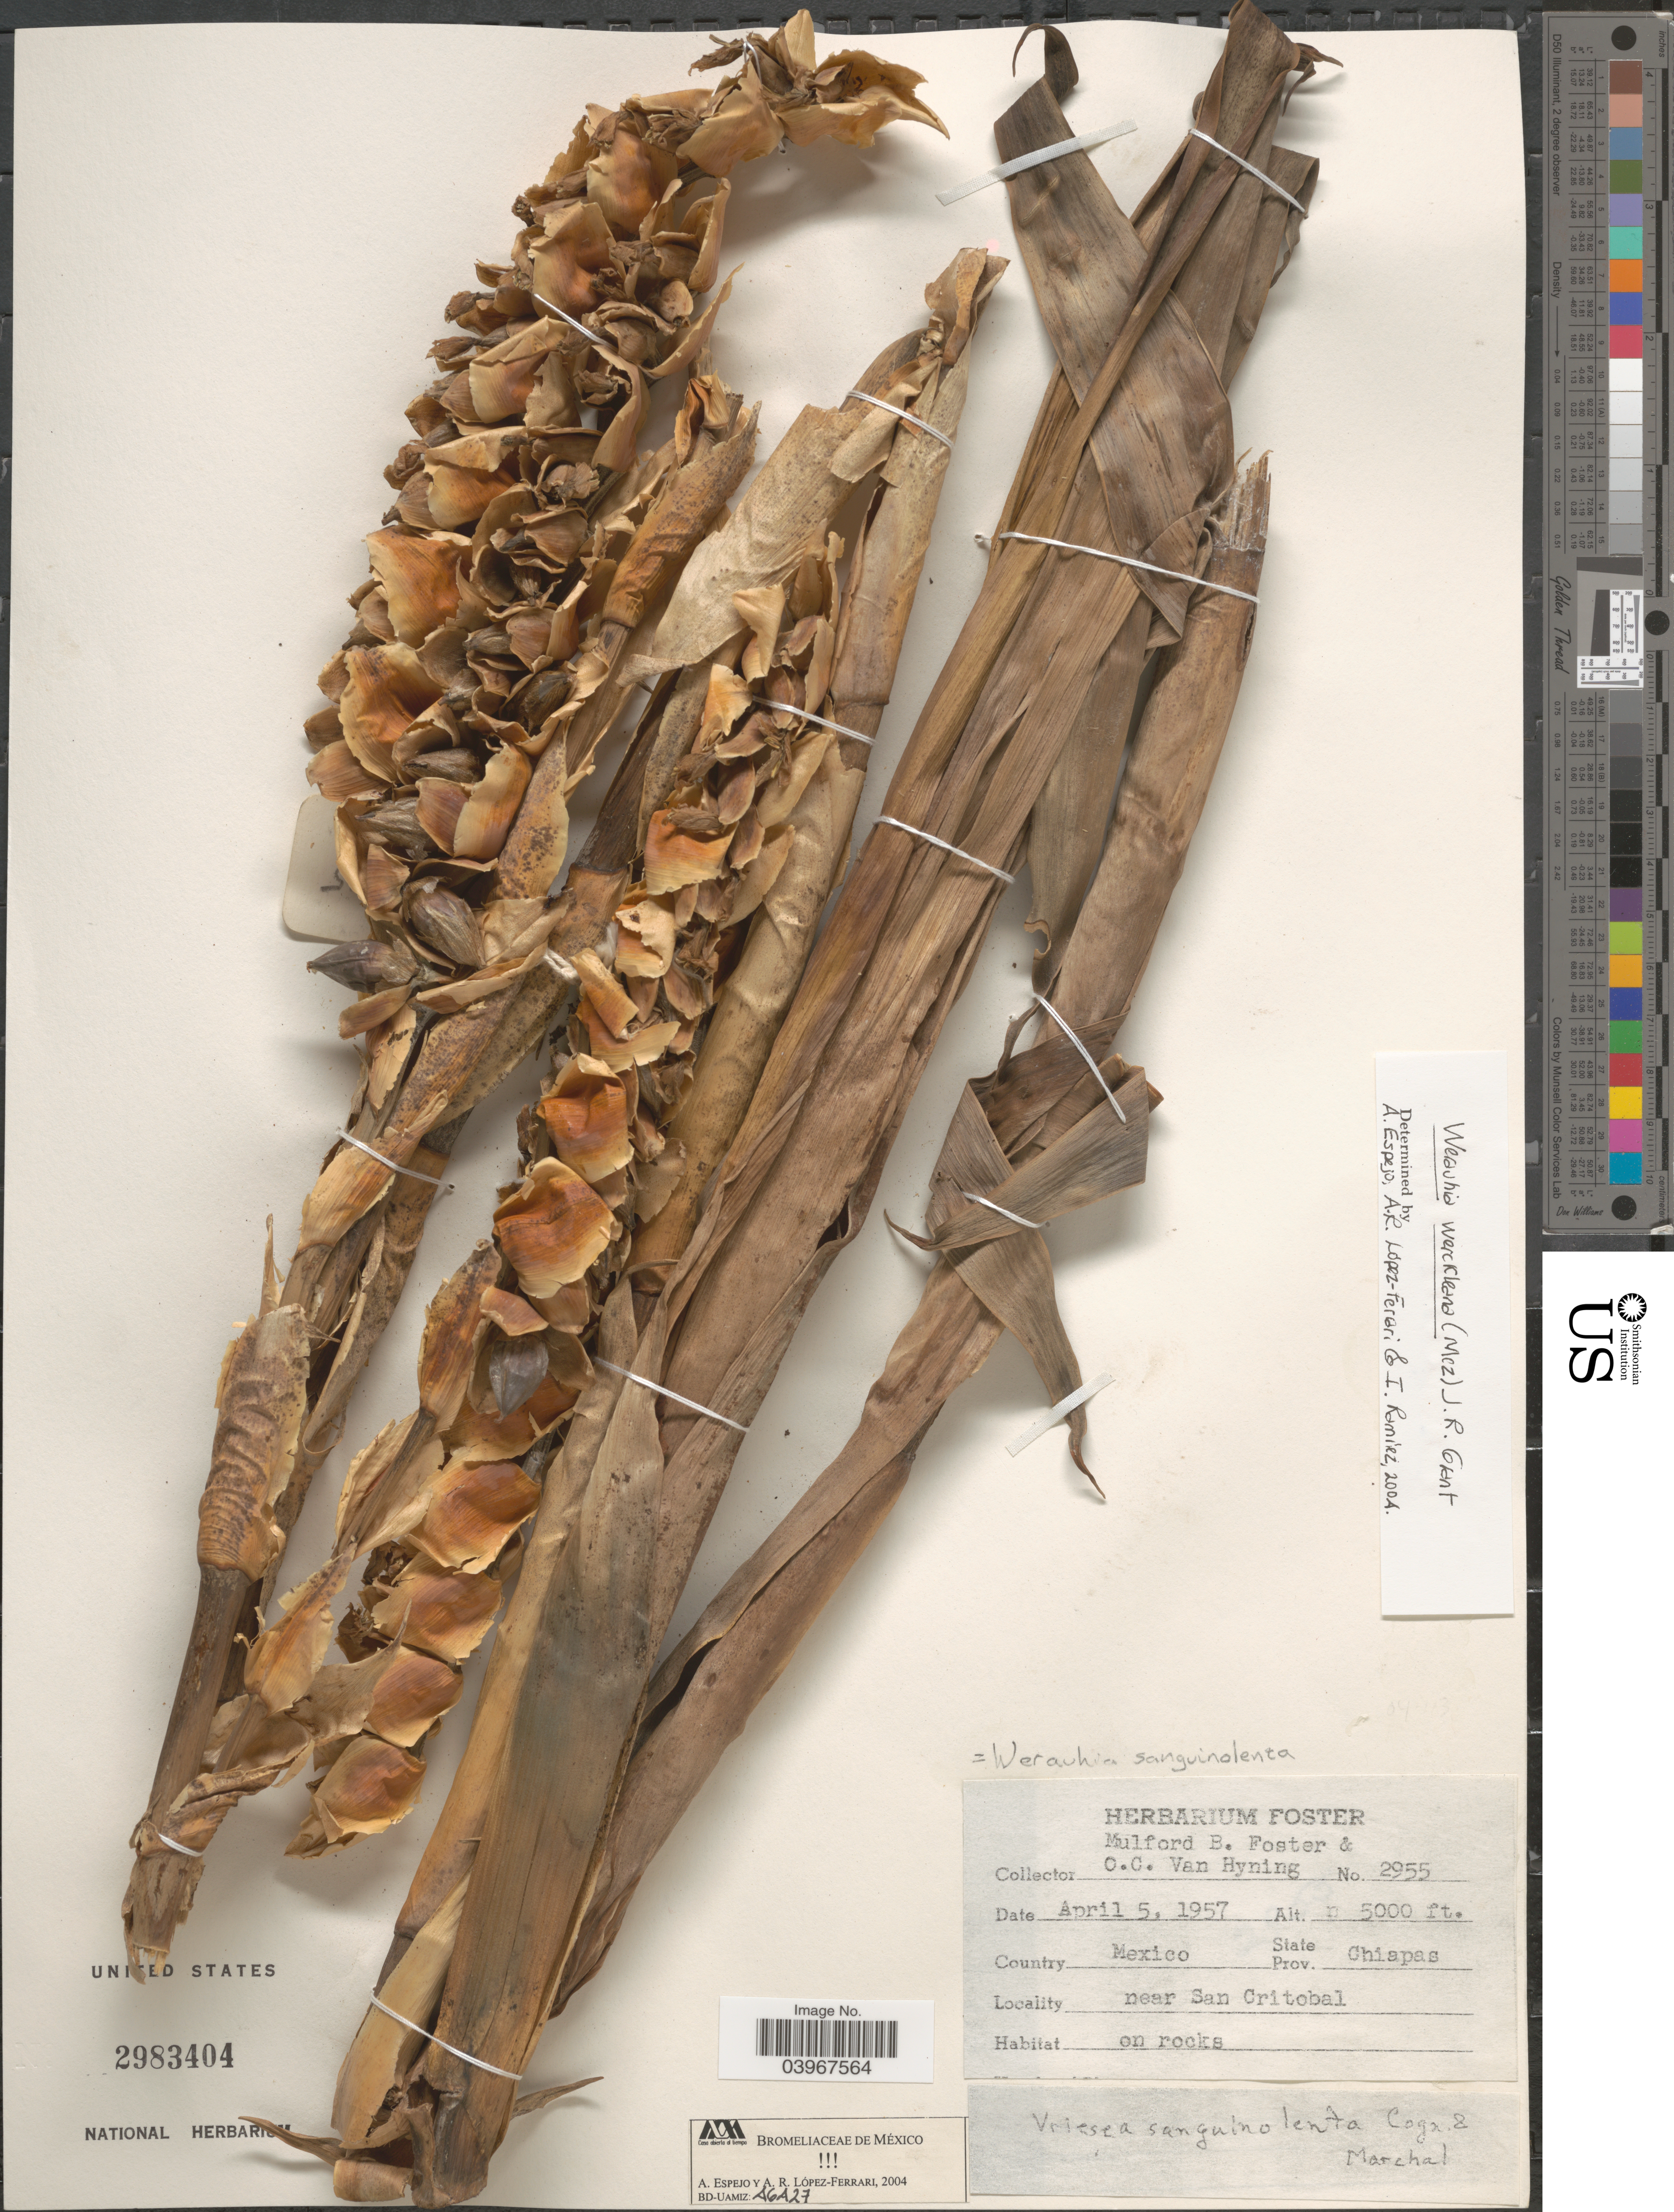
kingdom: Plantae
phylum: Tracheophyta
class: Liliopsida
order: Poales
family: Bromeliaceae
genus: Werauhia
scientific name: Werauhia werckleana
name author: (Mez) J.R. Grant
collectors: M. B. Foster & O. Van Hyning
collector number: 2955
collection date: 1957-04-05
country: Mexico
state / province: Chiapas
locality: Near San Critobal.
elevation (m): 1524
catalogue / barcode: US 2983404